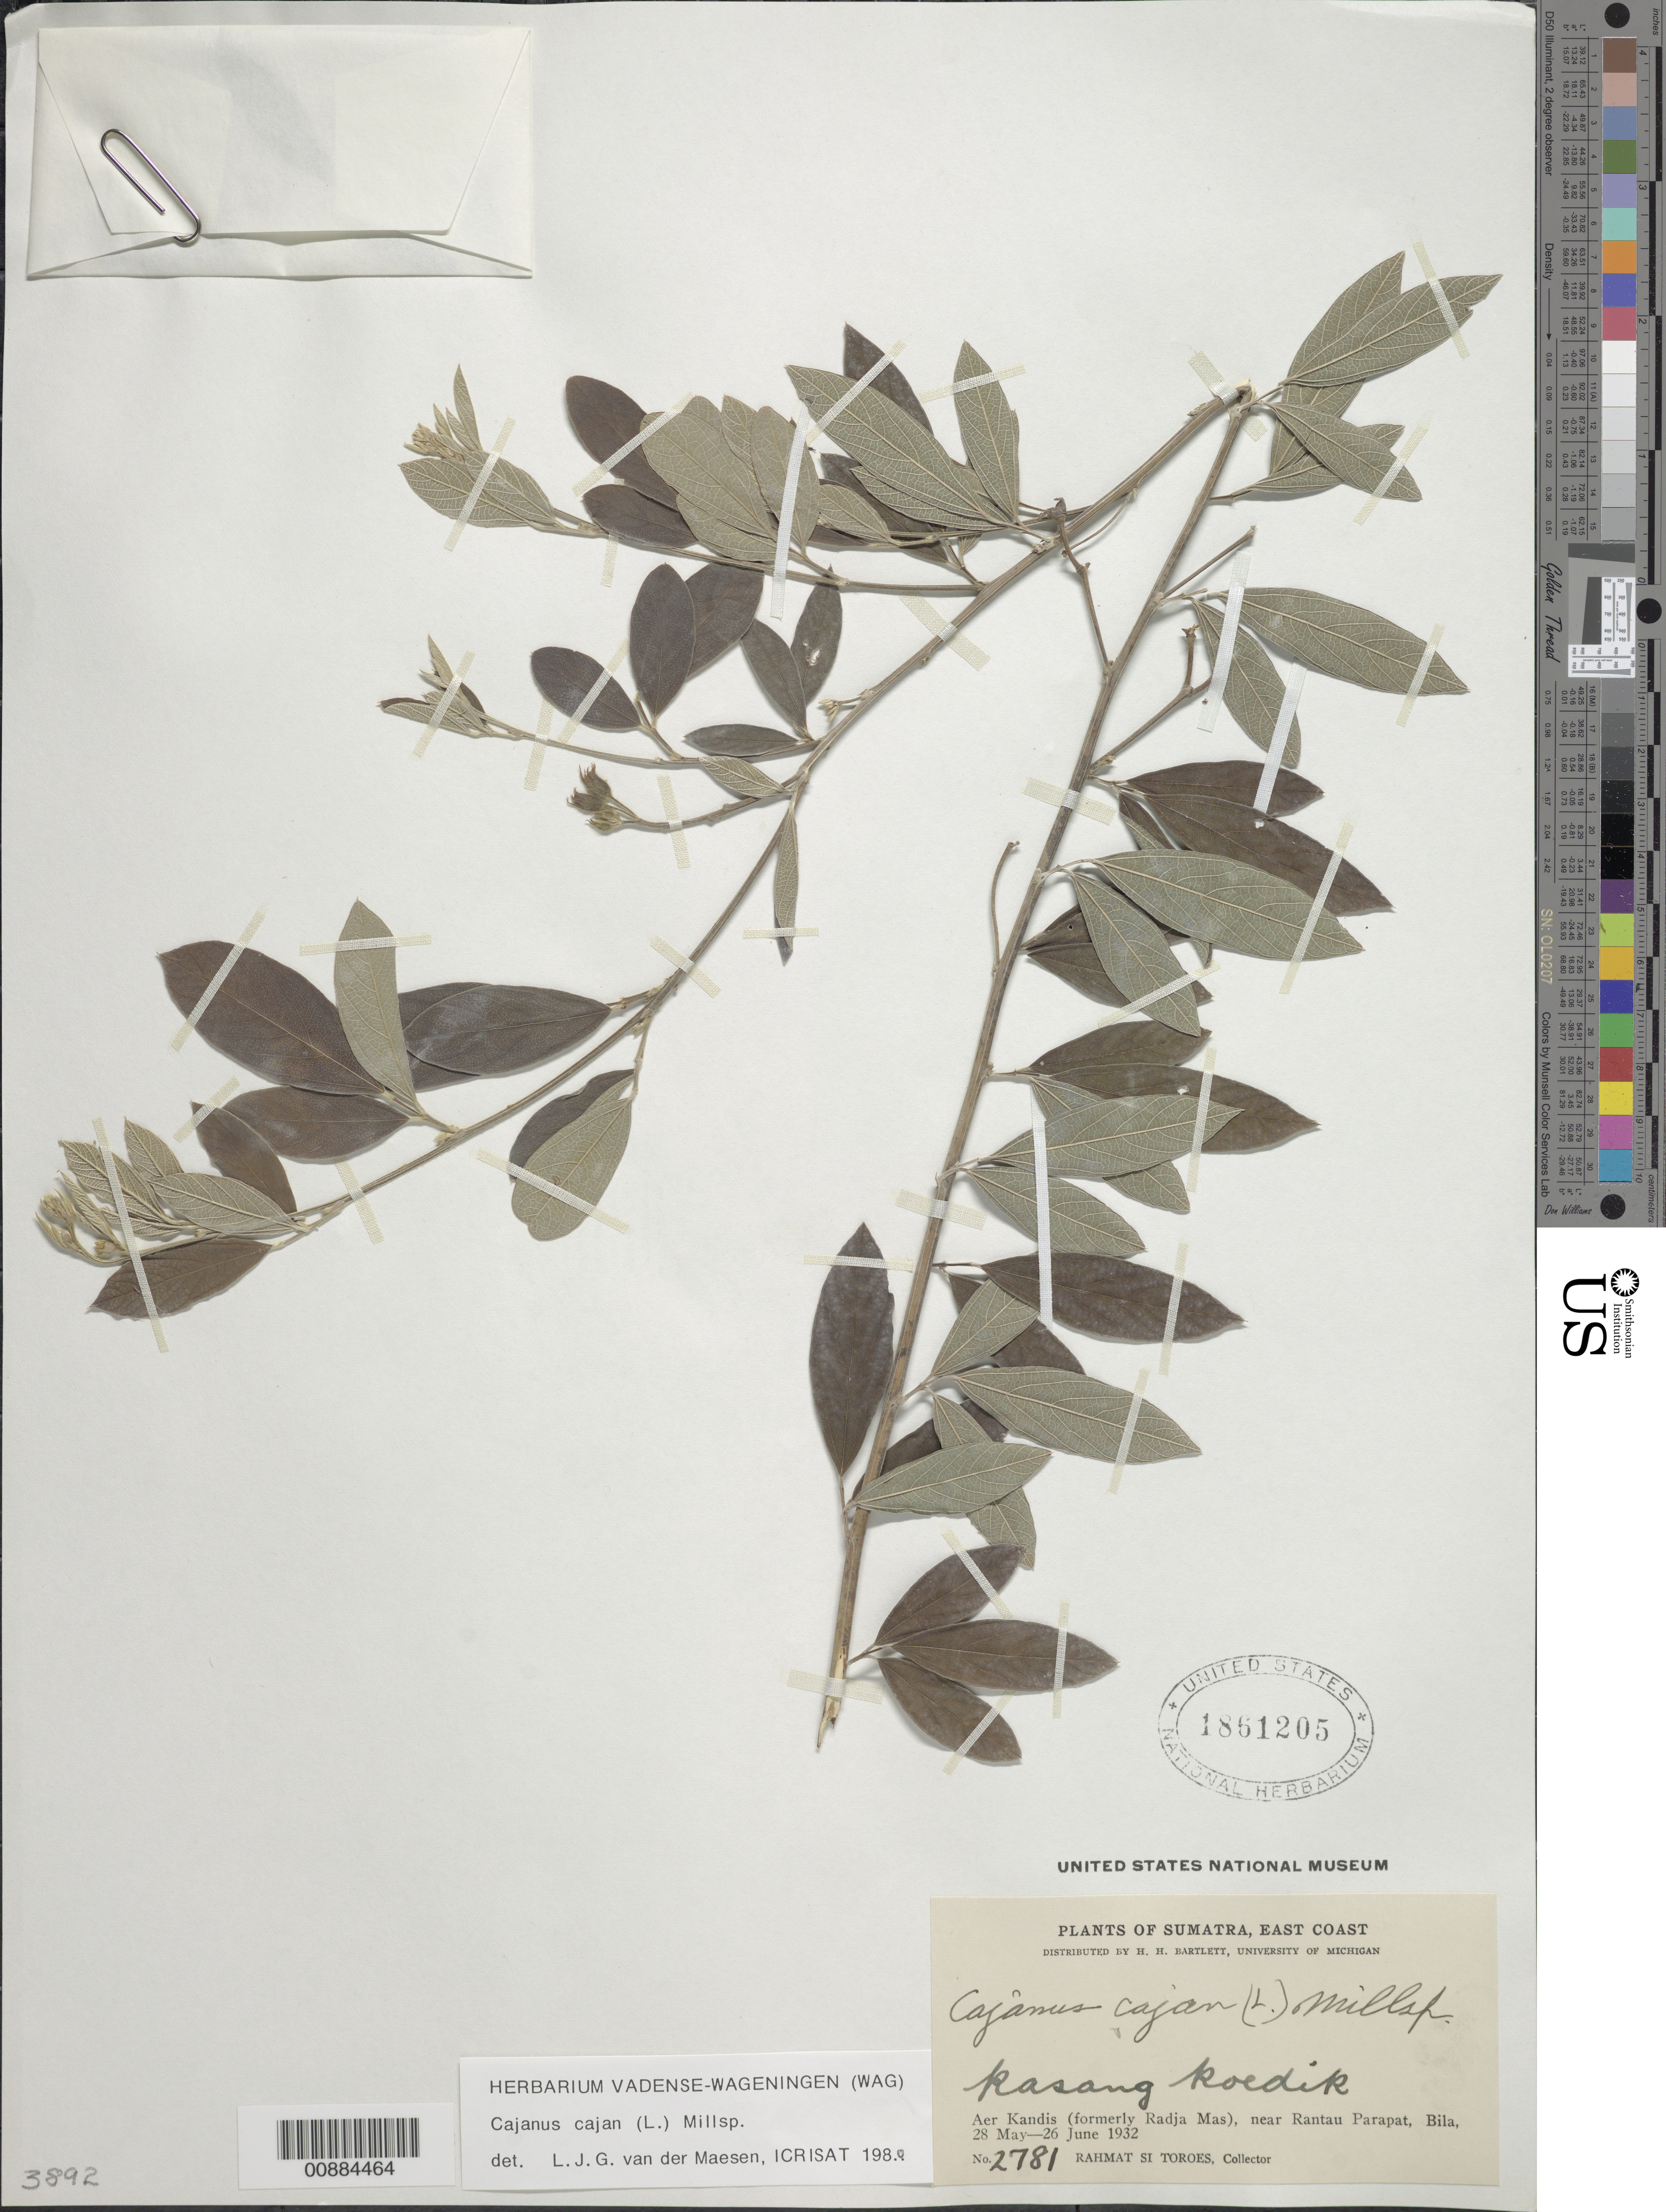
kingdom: Plantae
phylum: Tracheophyta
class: Magnoliopsida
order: Fabales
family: Fabaceae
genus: Cajanus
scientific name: Cajanus cajan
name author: (L.) Huth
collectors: Rahmat Si Boeea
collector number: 2781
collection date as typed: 28 May 1932 to 26 Jun 1932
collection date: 1932-05-28/1932-06-26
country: Indonesia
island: Sumatra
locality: Aer Kandis, near Rantau Parapat, Bila.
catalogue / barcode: US 1861205